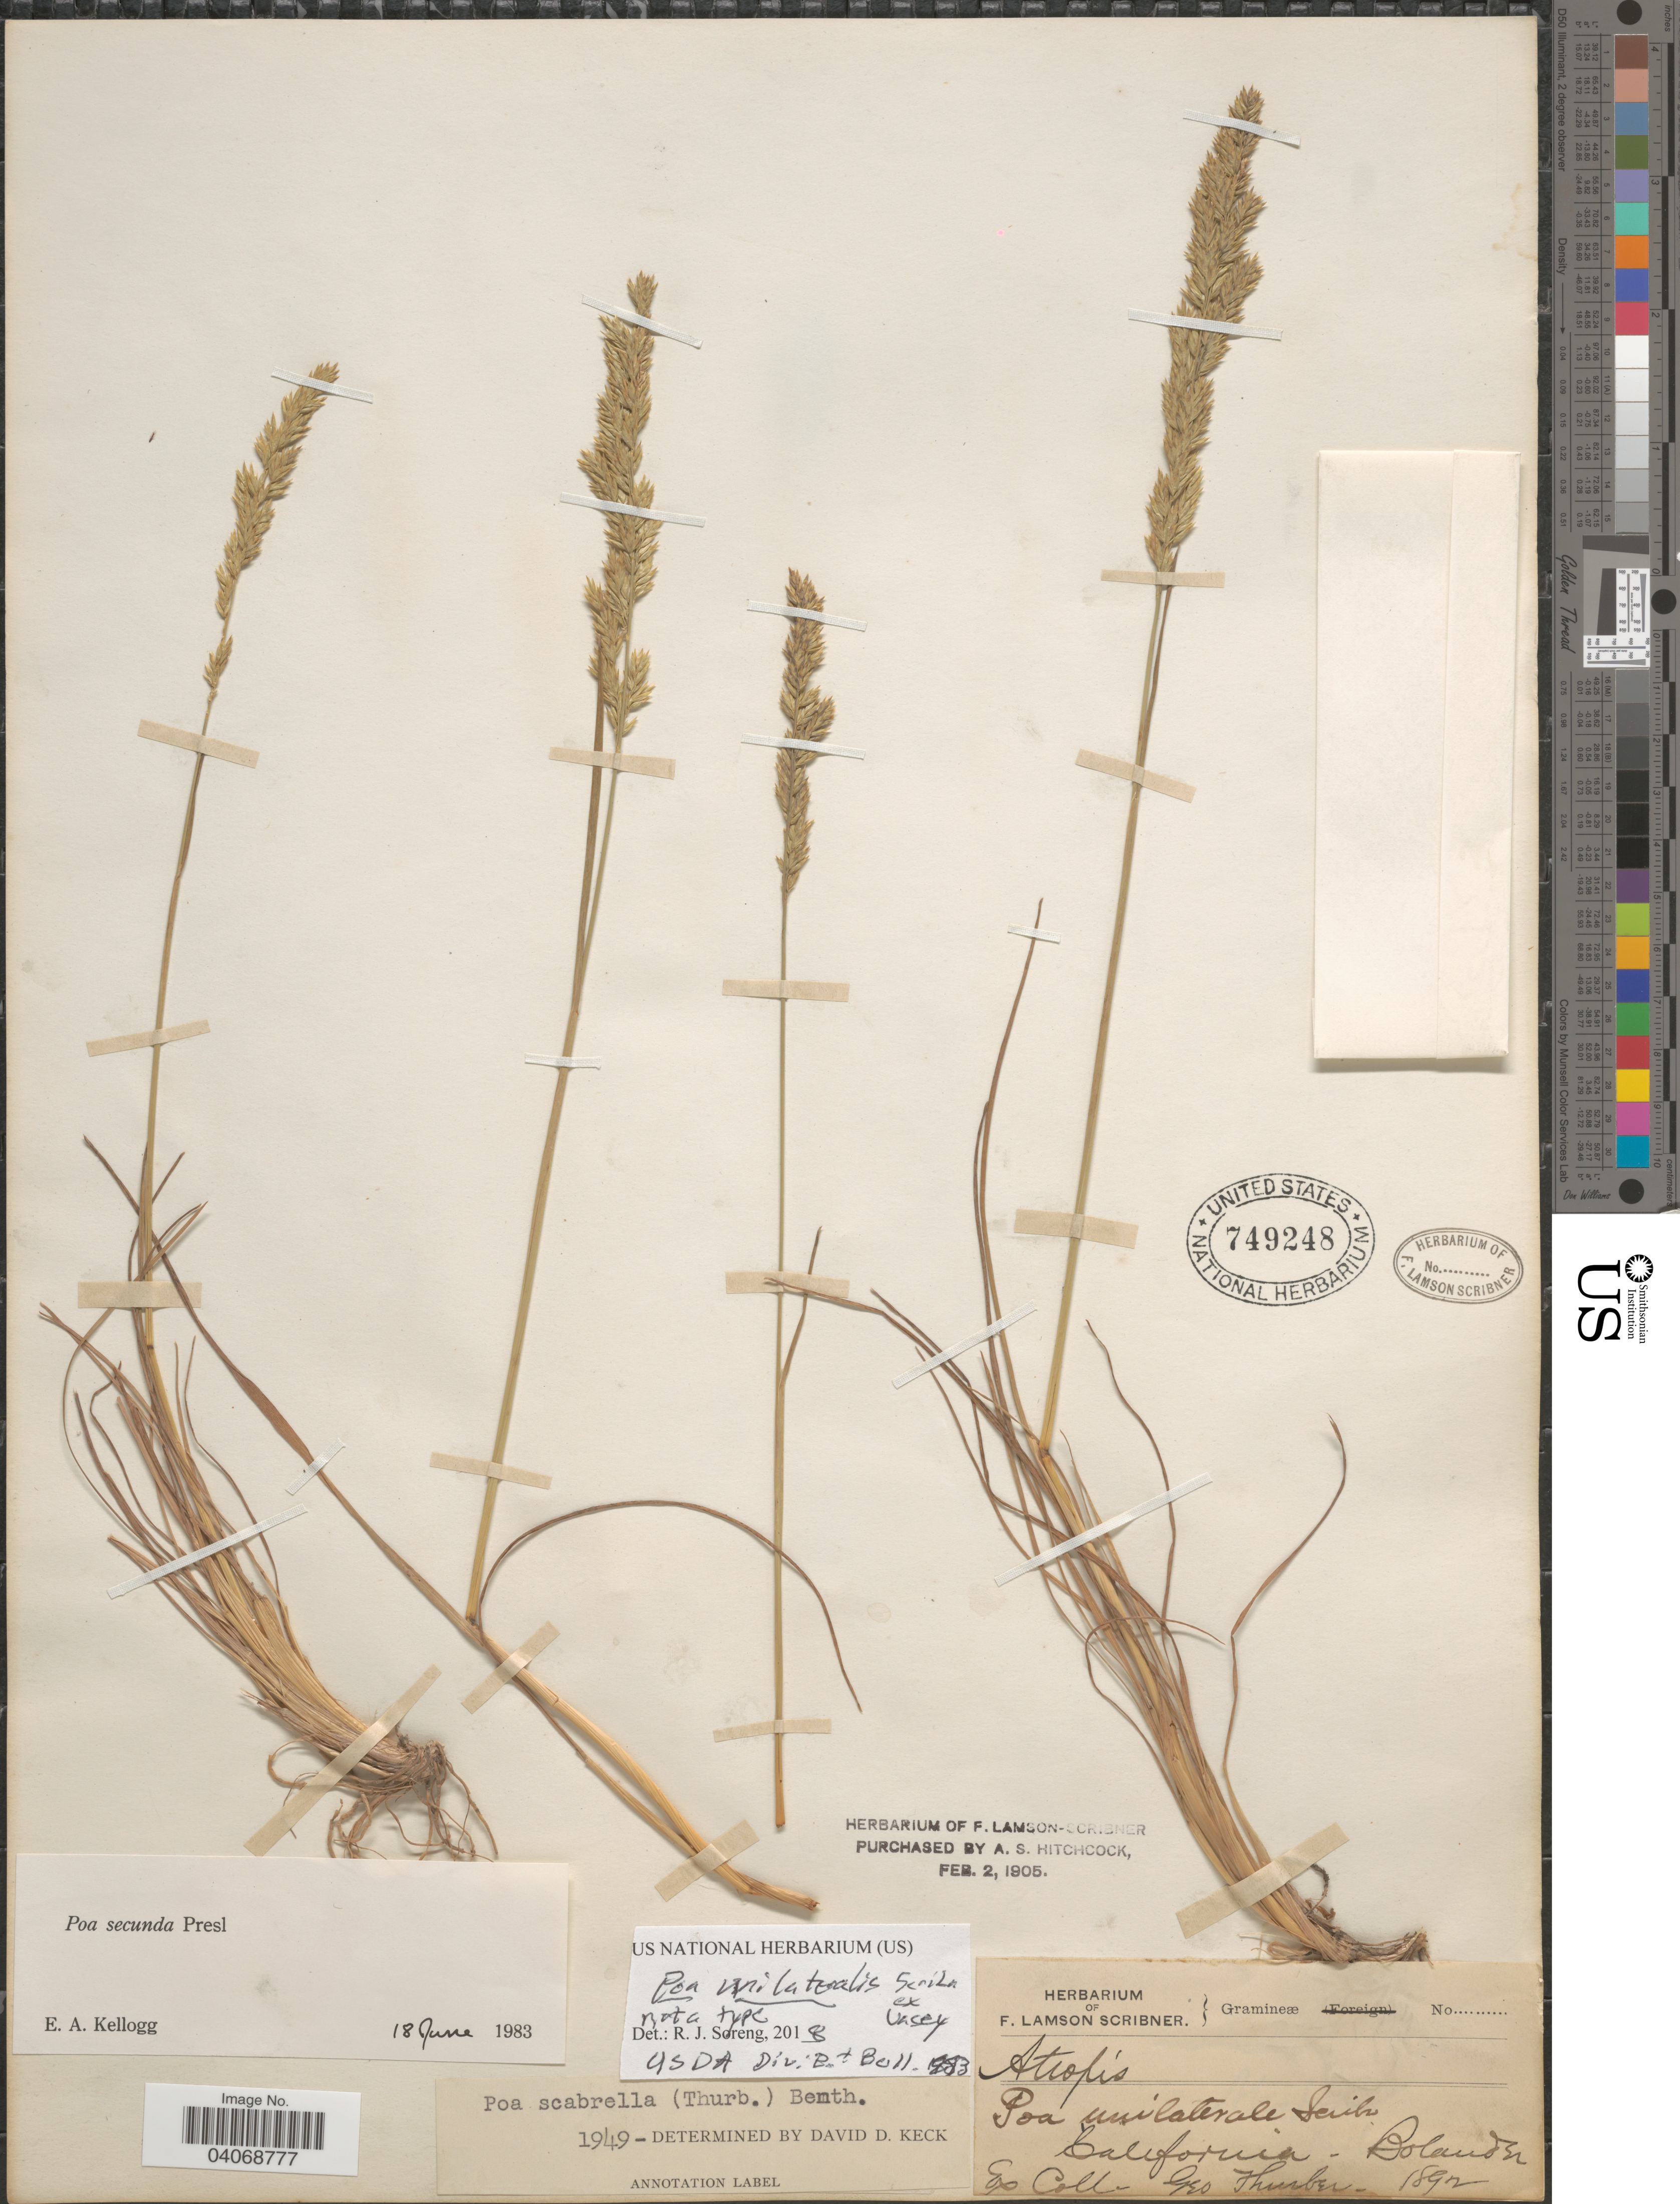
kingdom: Plantae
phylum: Tracheophyta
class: Liliopsida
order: Poales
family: Poaceae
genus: Poa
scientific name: Poa unilateralis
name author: Scribn. ex Vasey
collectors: G. Thurber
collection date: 1892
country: United States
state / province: California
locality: Bolander.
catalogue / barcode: US 749248